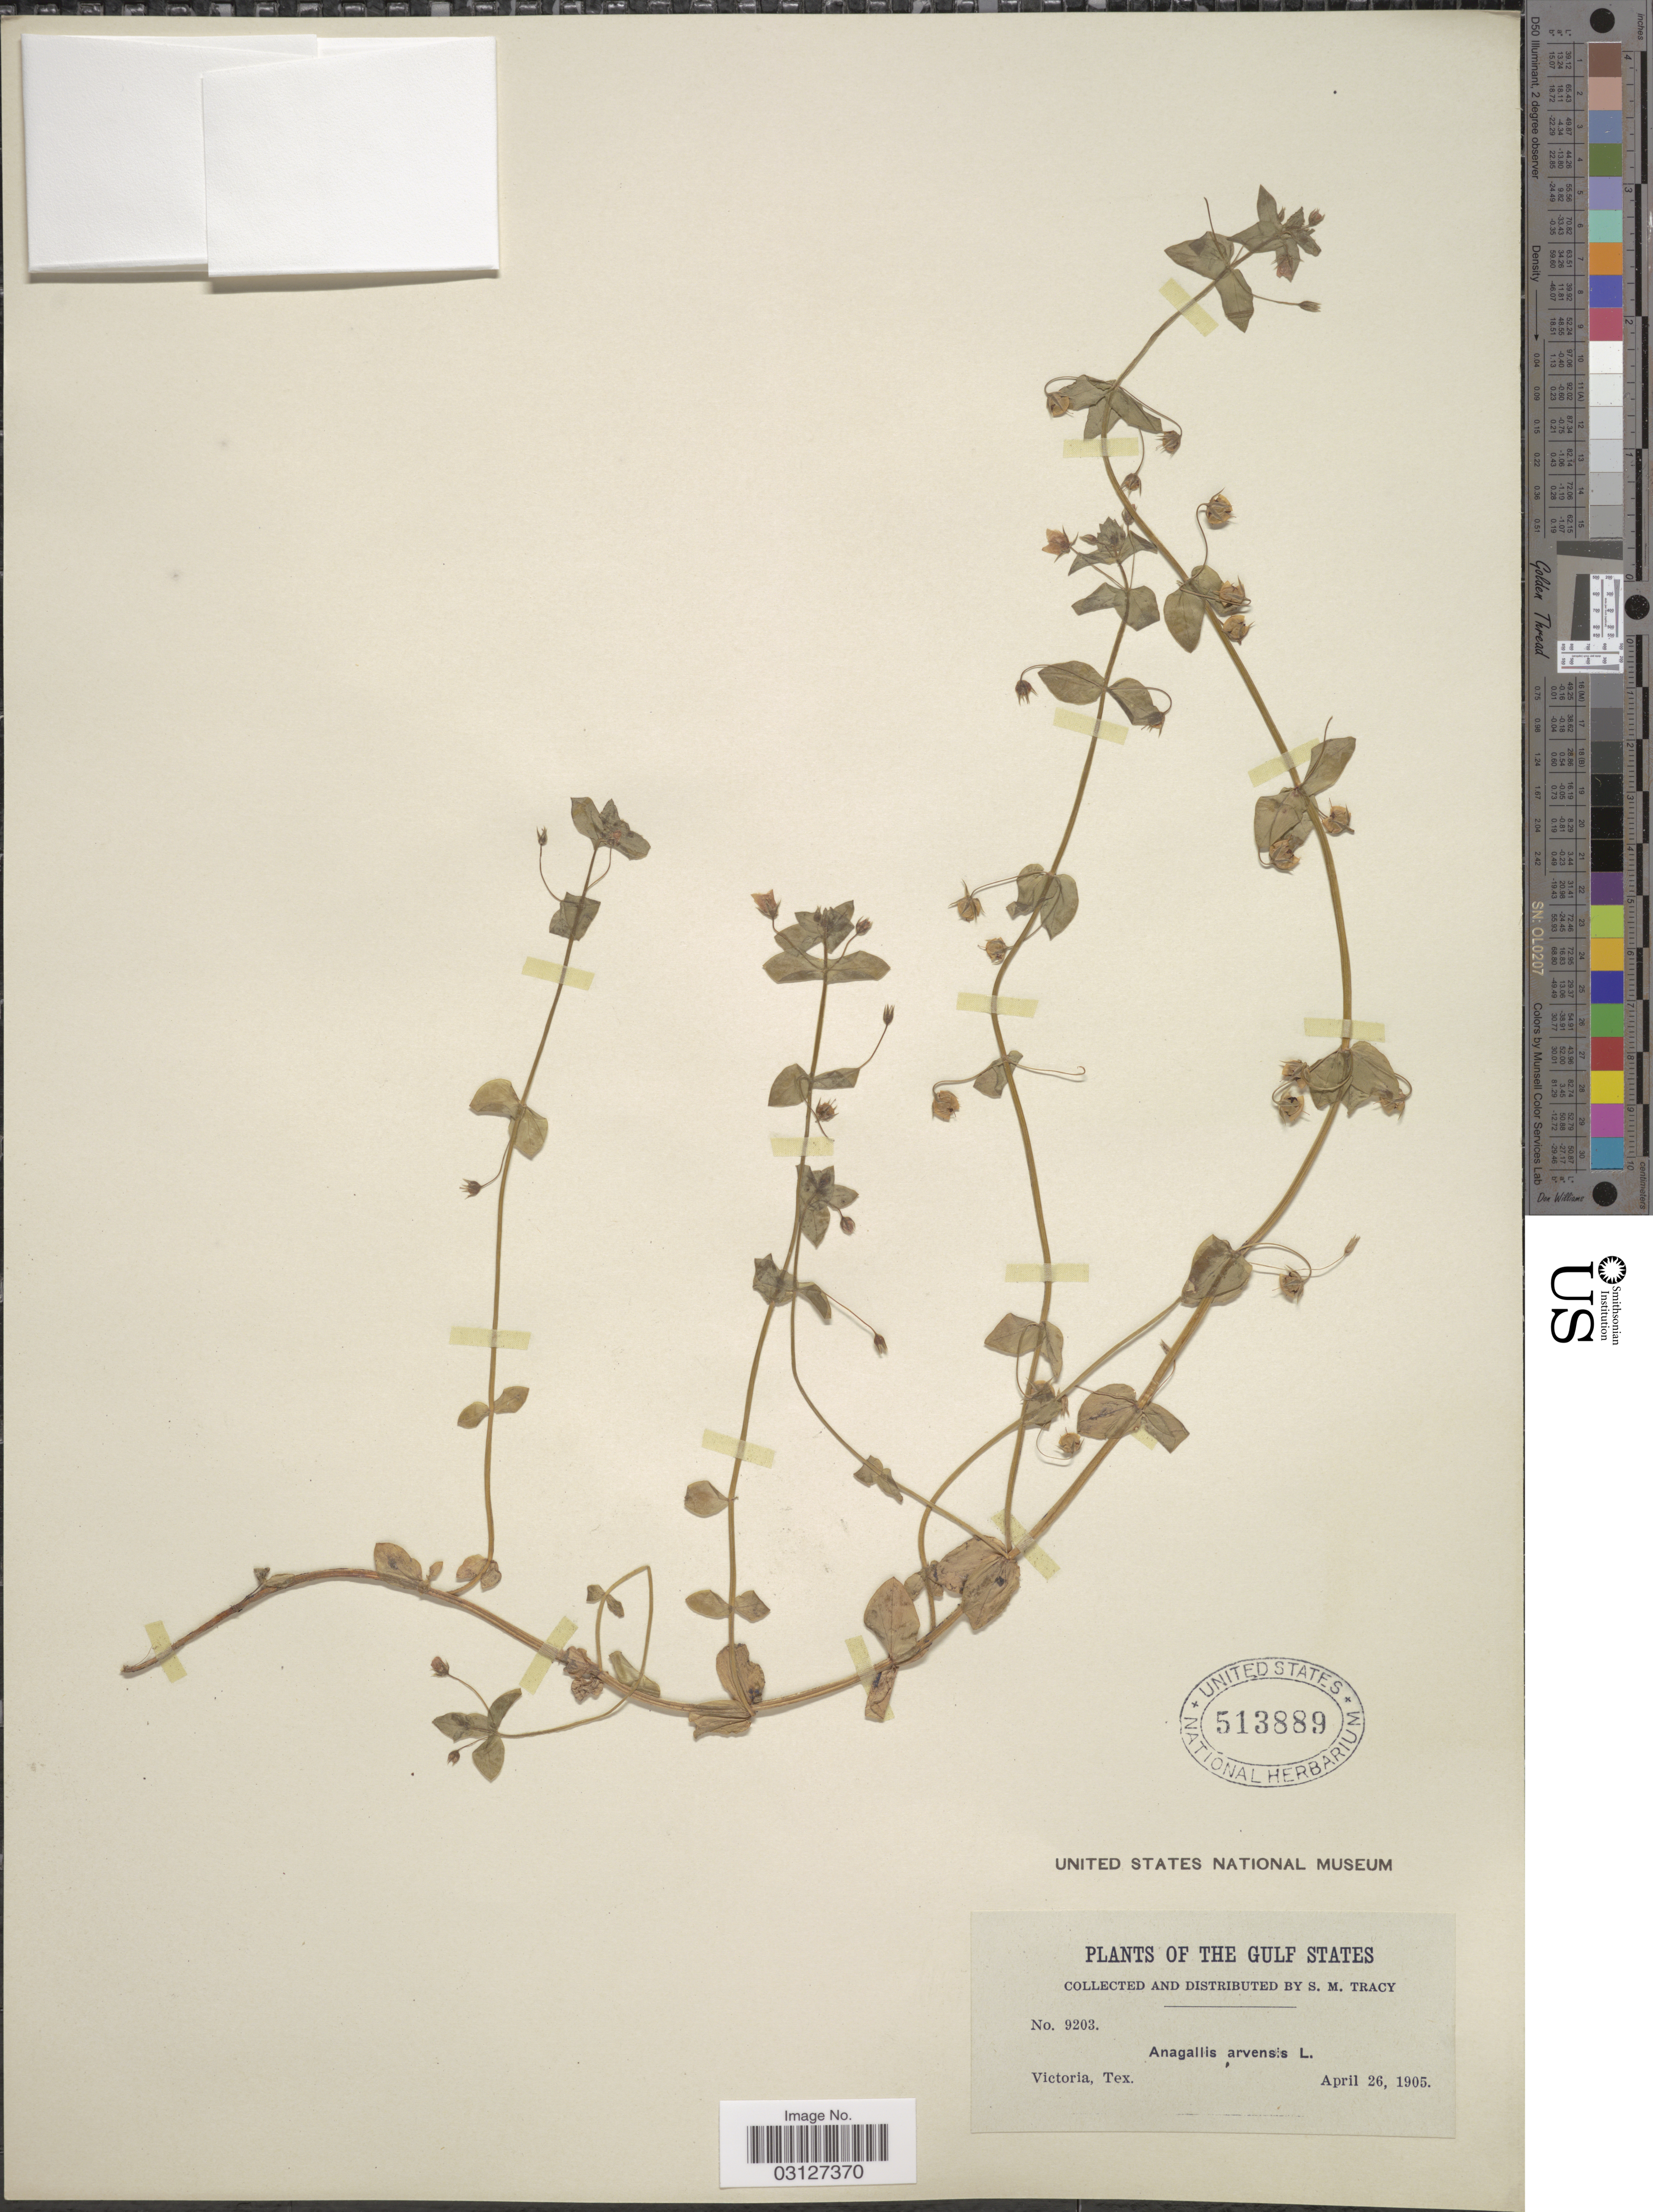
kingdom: Plantae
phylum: Tracheophyta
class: Magnoliopsida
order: Ericales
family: Primulaceae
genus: Anagallis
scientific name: Anagallis arvensis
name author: L.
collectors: S. M. Tracy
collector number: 9203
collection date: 1905-04-26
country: United States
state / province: Texas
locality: The Gulf States, Victoria.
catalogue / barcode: US 513889